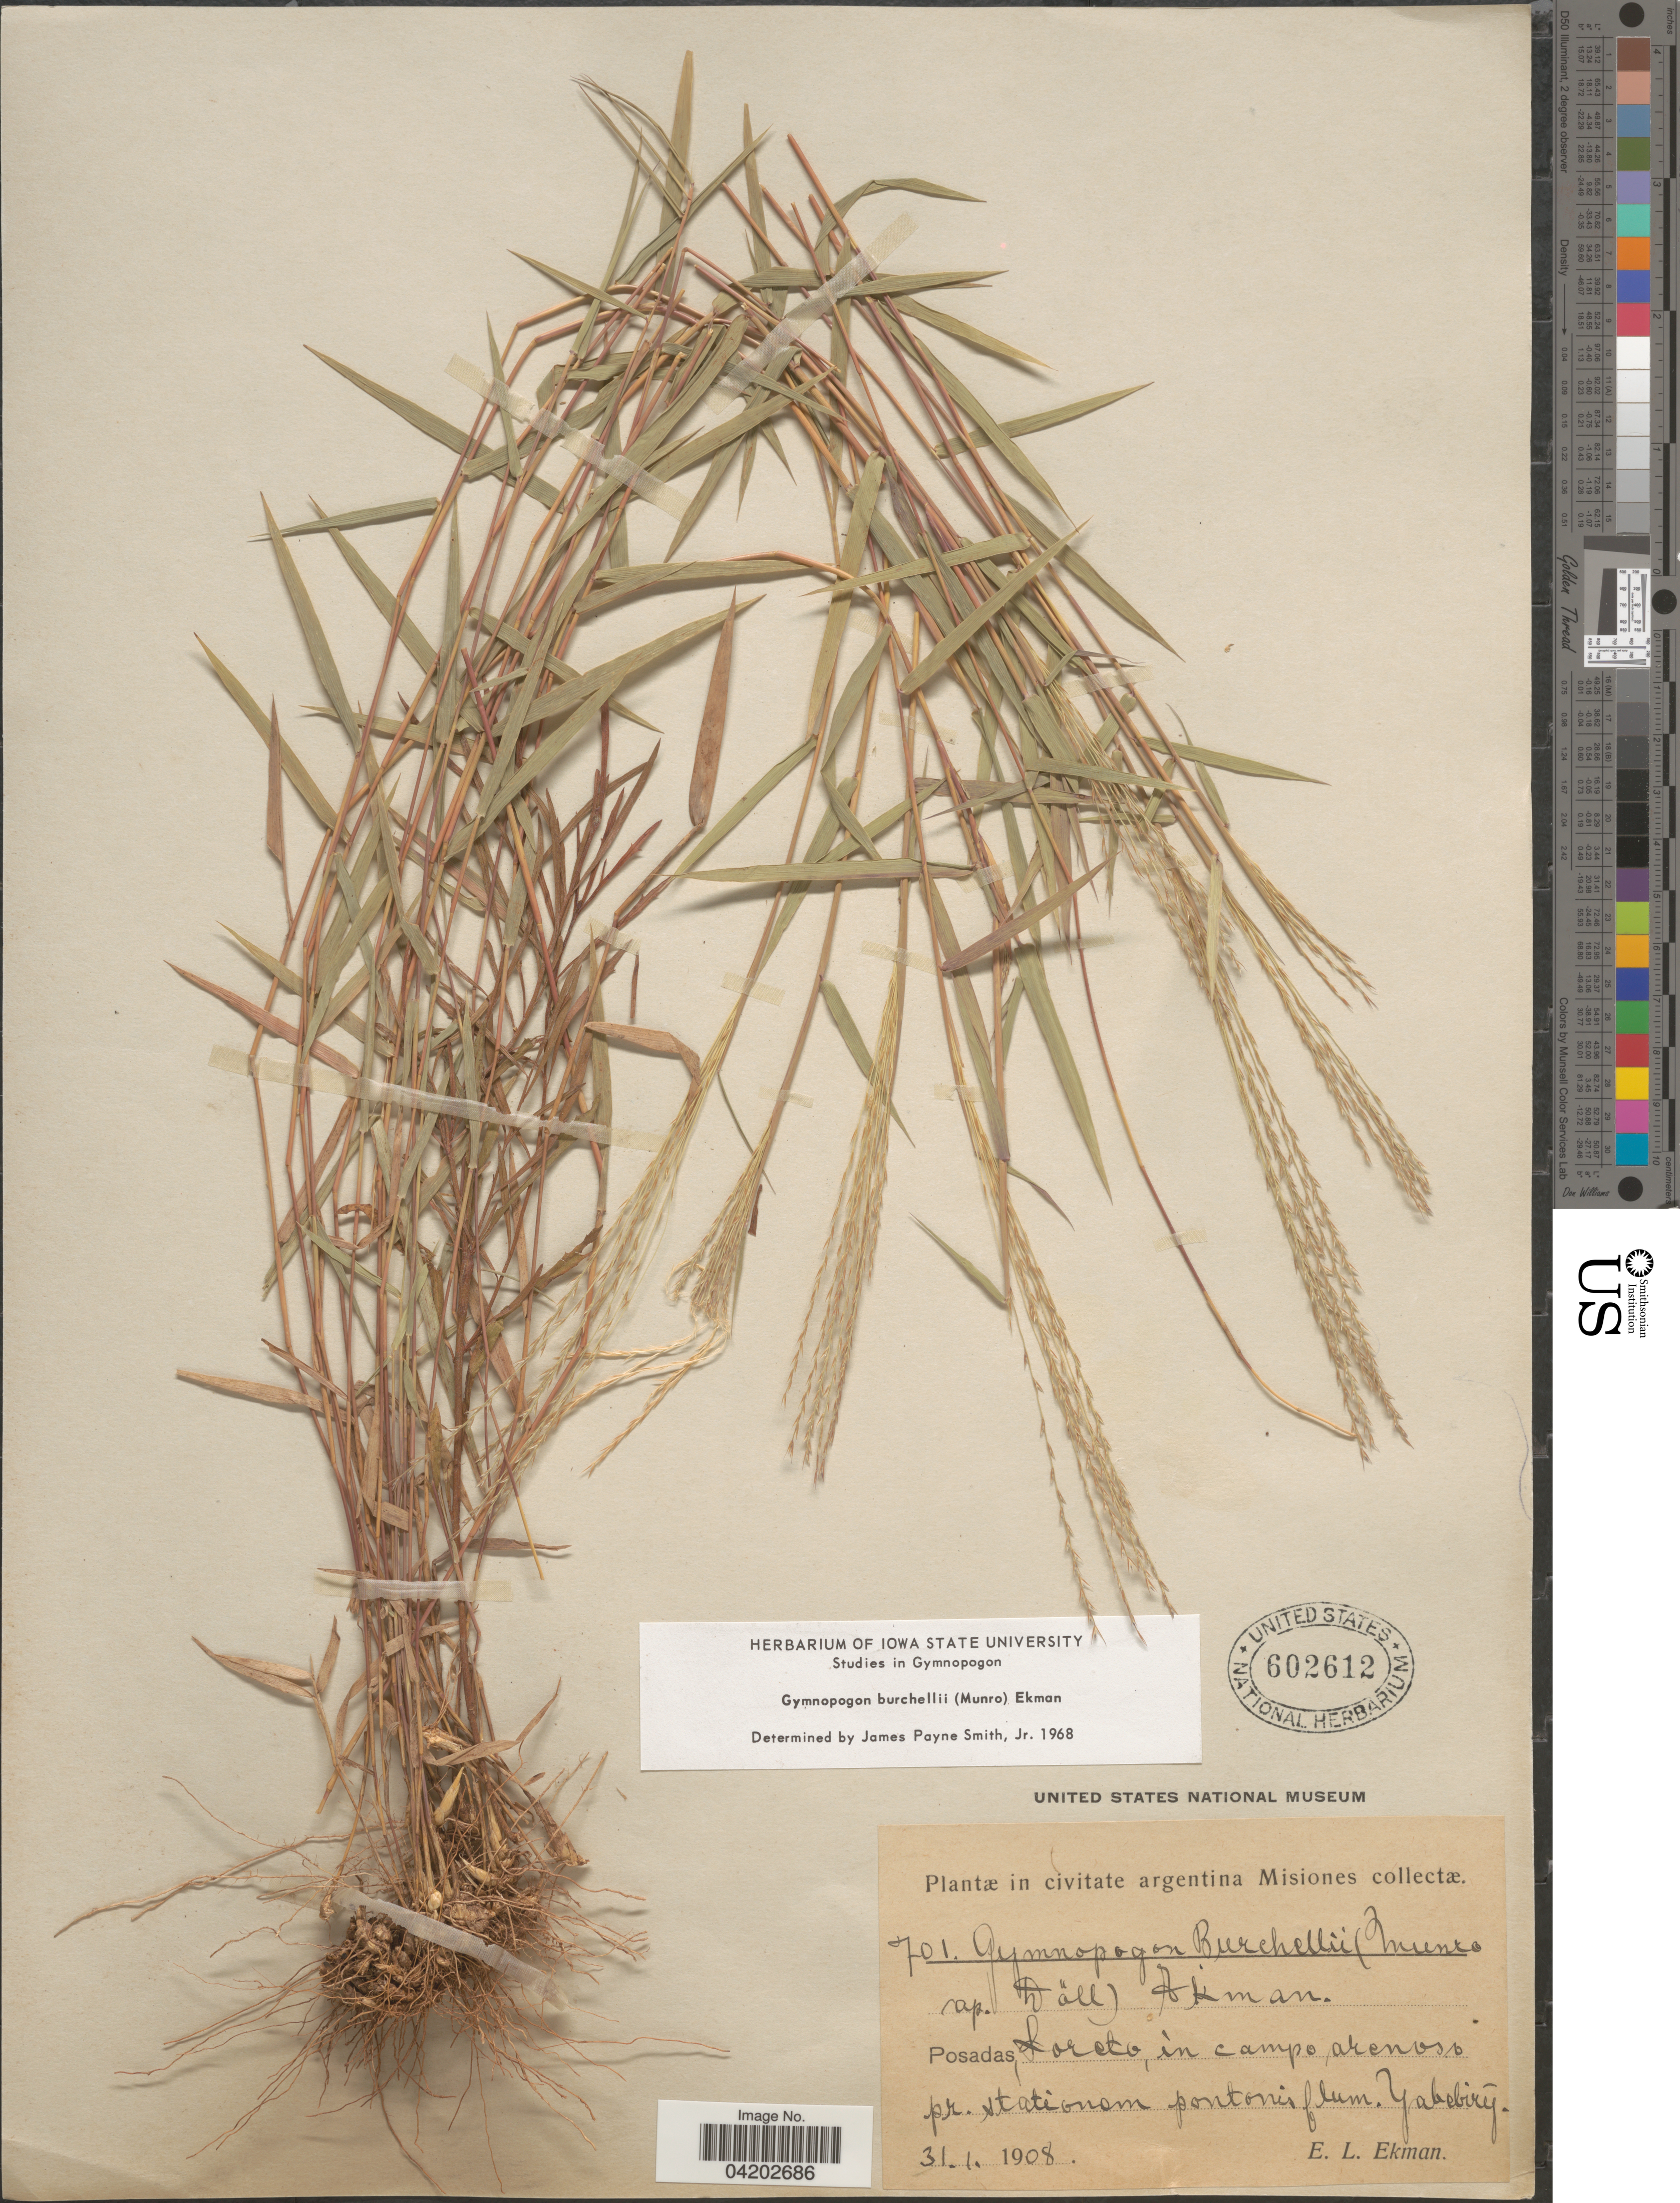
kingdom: Plantae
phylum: Tracheophyta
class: Liliopsida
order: Poales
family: Poaceae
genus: Gymnopogon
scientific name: Gymnopogon burchellii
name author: (Munro ex Döll) Ekman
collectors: E. L. Ekman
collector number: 701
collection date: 1908-01-31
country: Argentina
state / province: Misiones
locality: Posadas, Loreto, in campo, arenoso pr. stationem pontonis flum. Yabebiry.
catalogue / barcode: US 602612